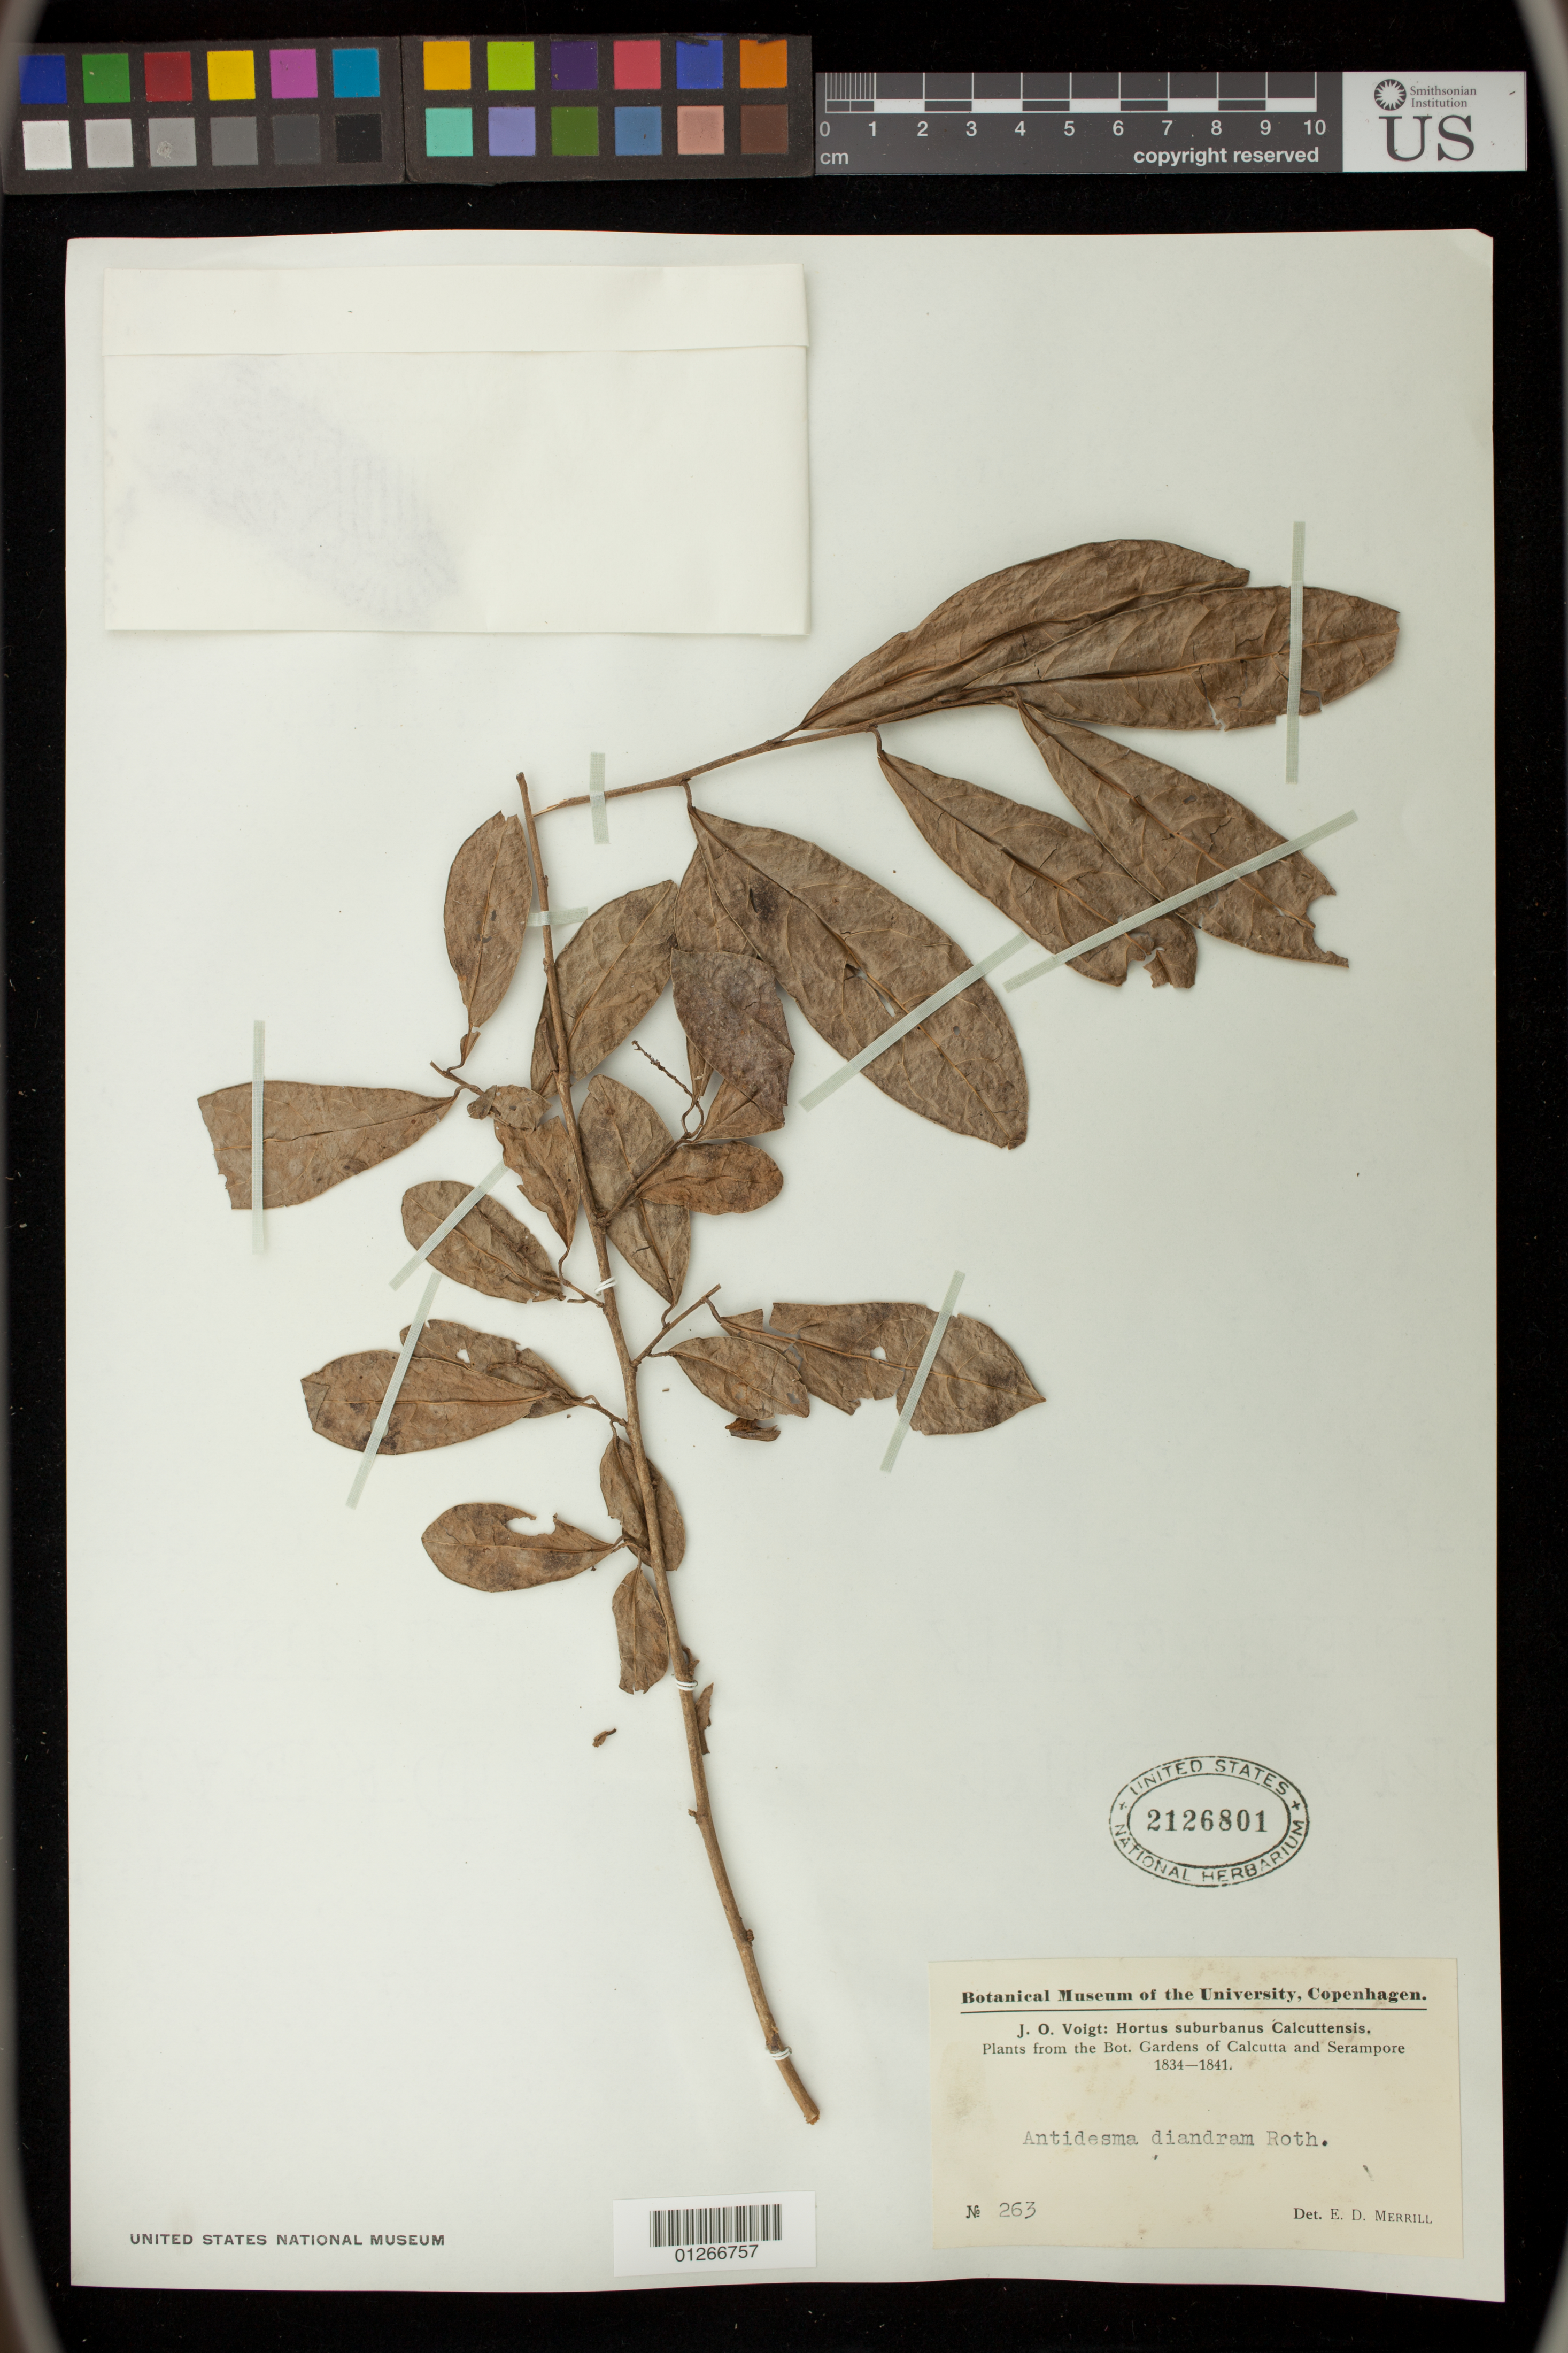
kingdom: Plantae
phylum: Tracheophyta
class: Magnoliopsida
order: Malpighiales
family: Phyllanthaceae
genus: Antidesma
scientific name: Antidesma acidum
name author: Retz.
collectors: E. D. Merrill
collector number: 263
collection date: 1834/1841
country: India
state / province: West Bengal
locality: Calcutta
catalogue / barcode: US 2126801